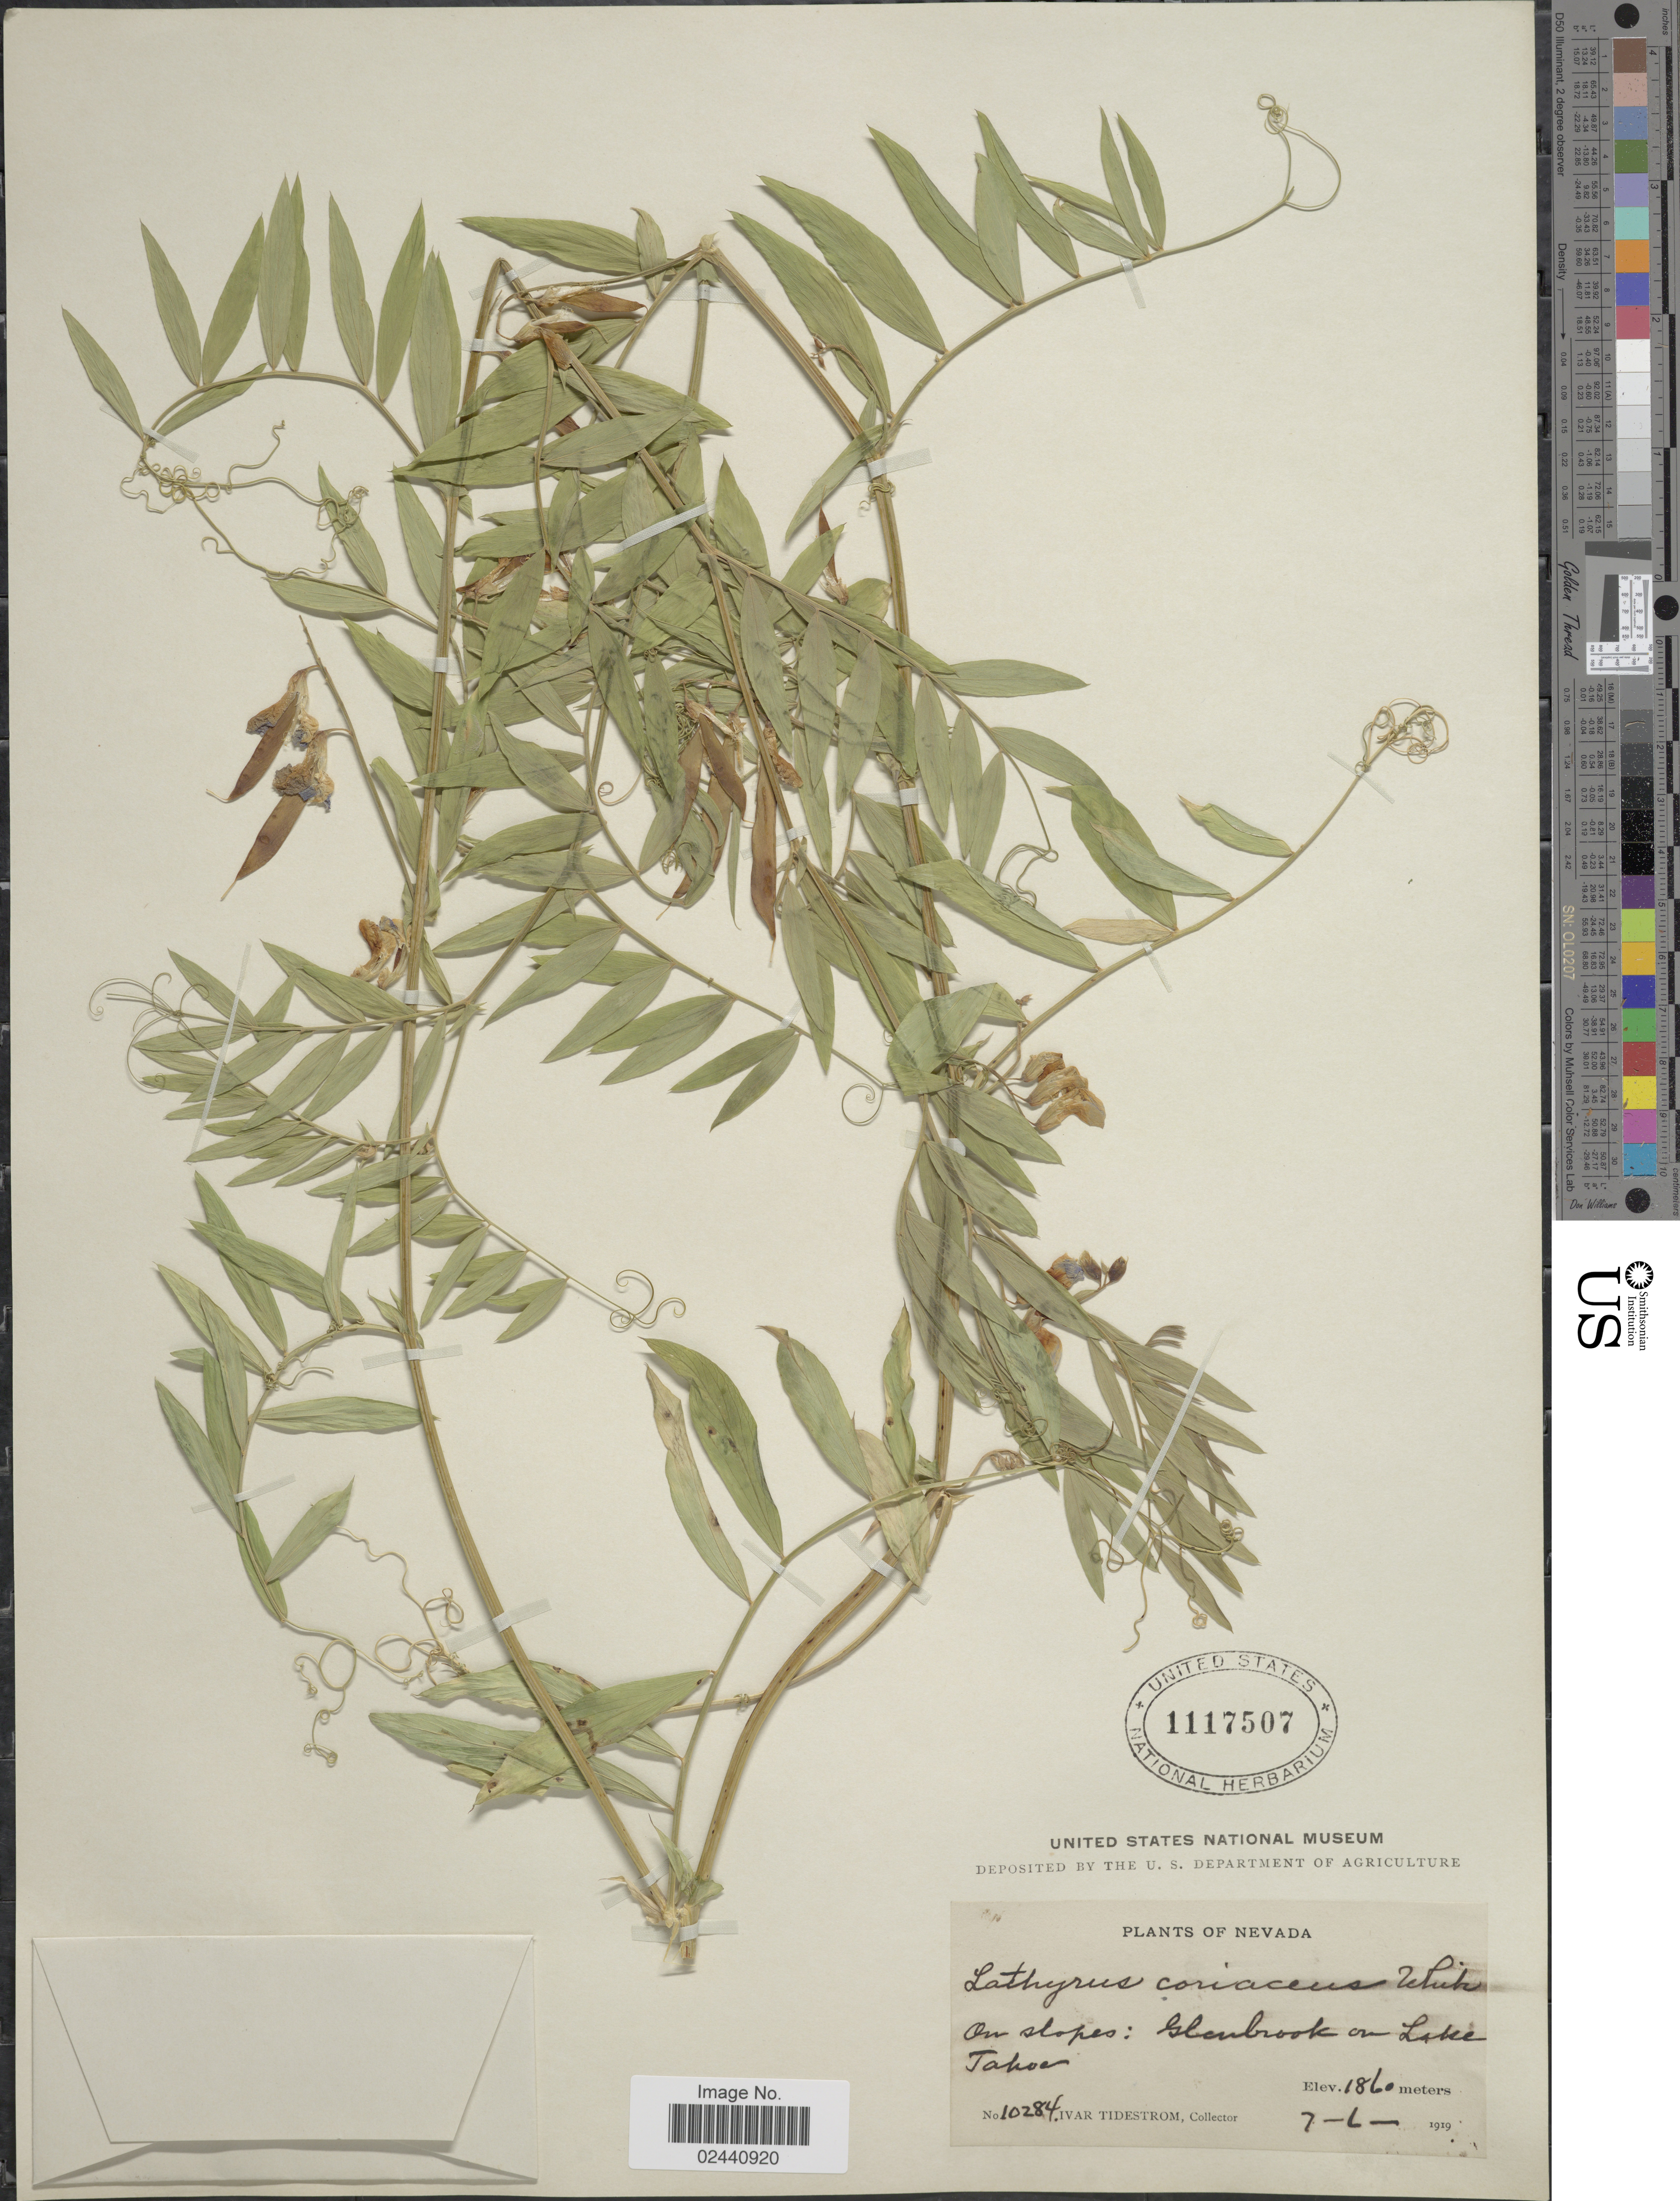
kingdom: Plantae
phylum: Tracheophyta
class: Magnoliopsida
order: Fabales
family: Fabaceae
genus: Lathyrus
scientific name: Lathyrus lanszwertii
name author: Kellogg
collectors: I. F. Tidestrom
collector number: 10284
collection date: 1919-07-06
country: United States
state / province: Nevada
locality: On slopes: Glenbrook on Lake Tahoe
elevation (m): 1860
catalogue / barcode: US 1117507